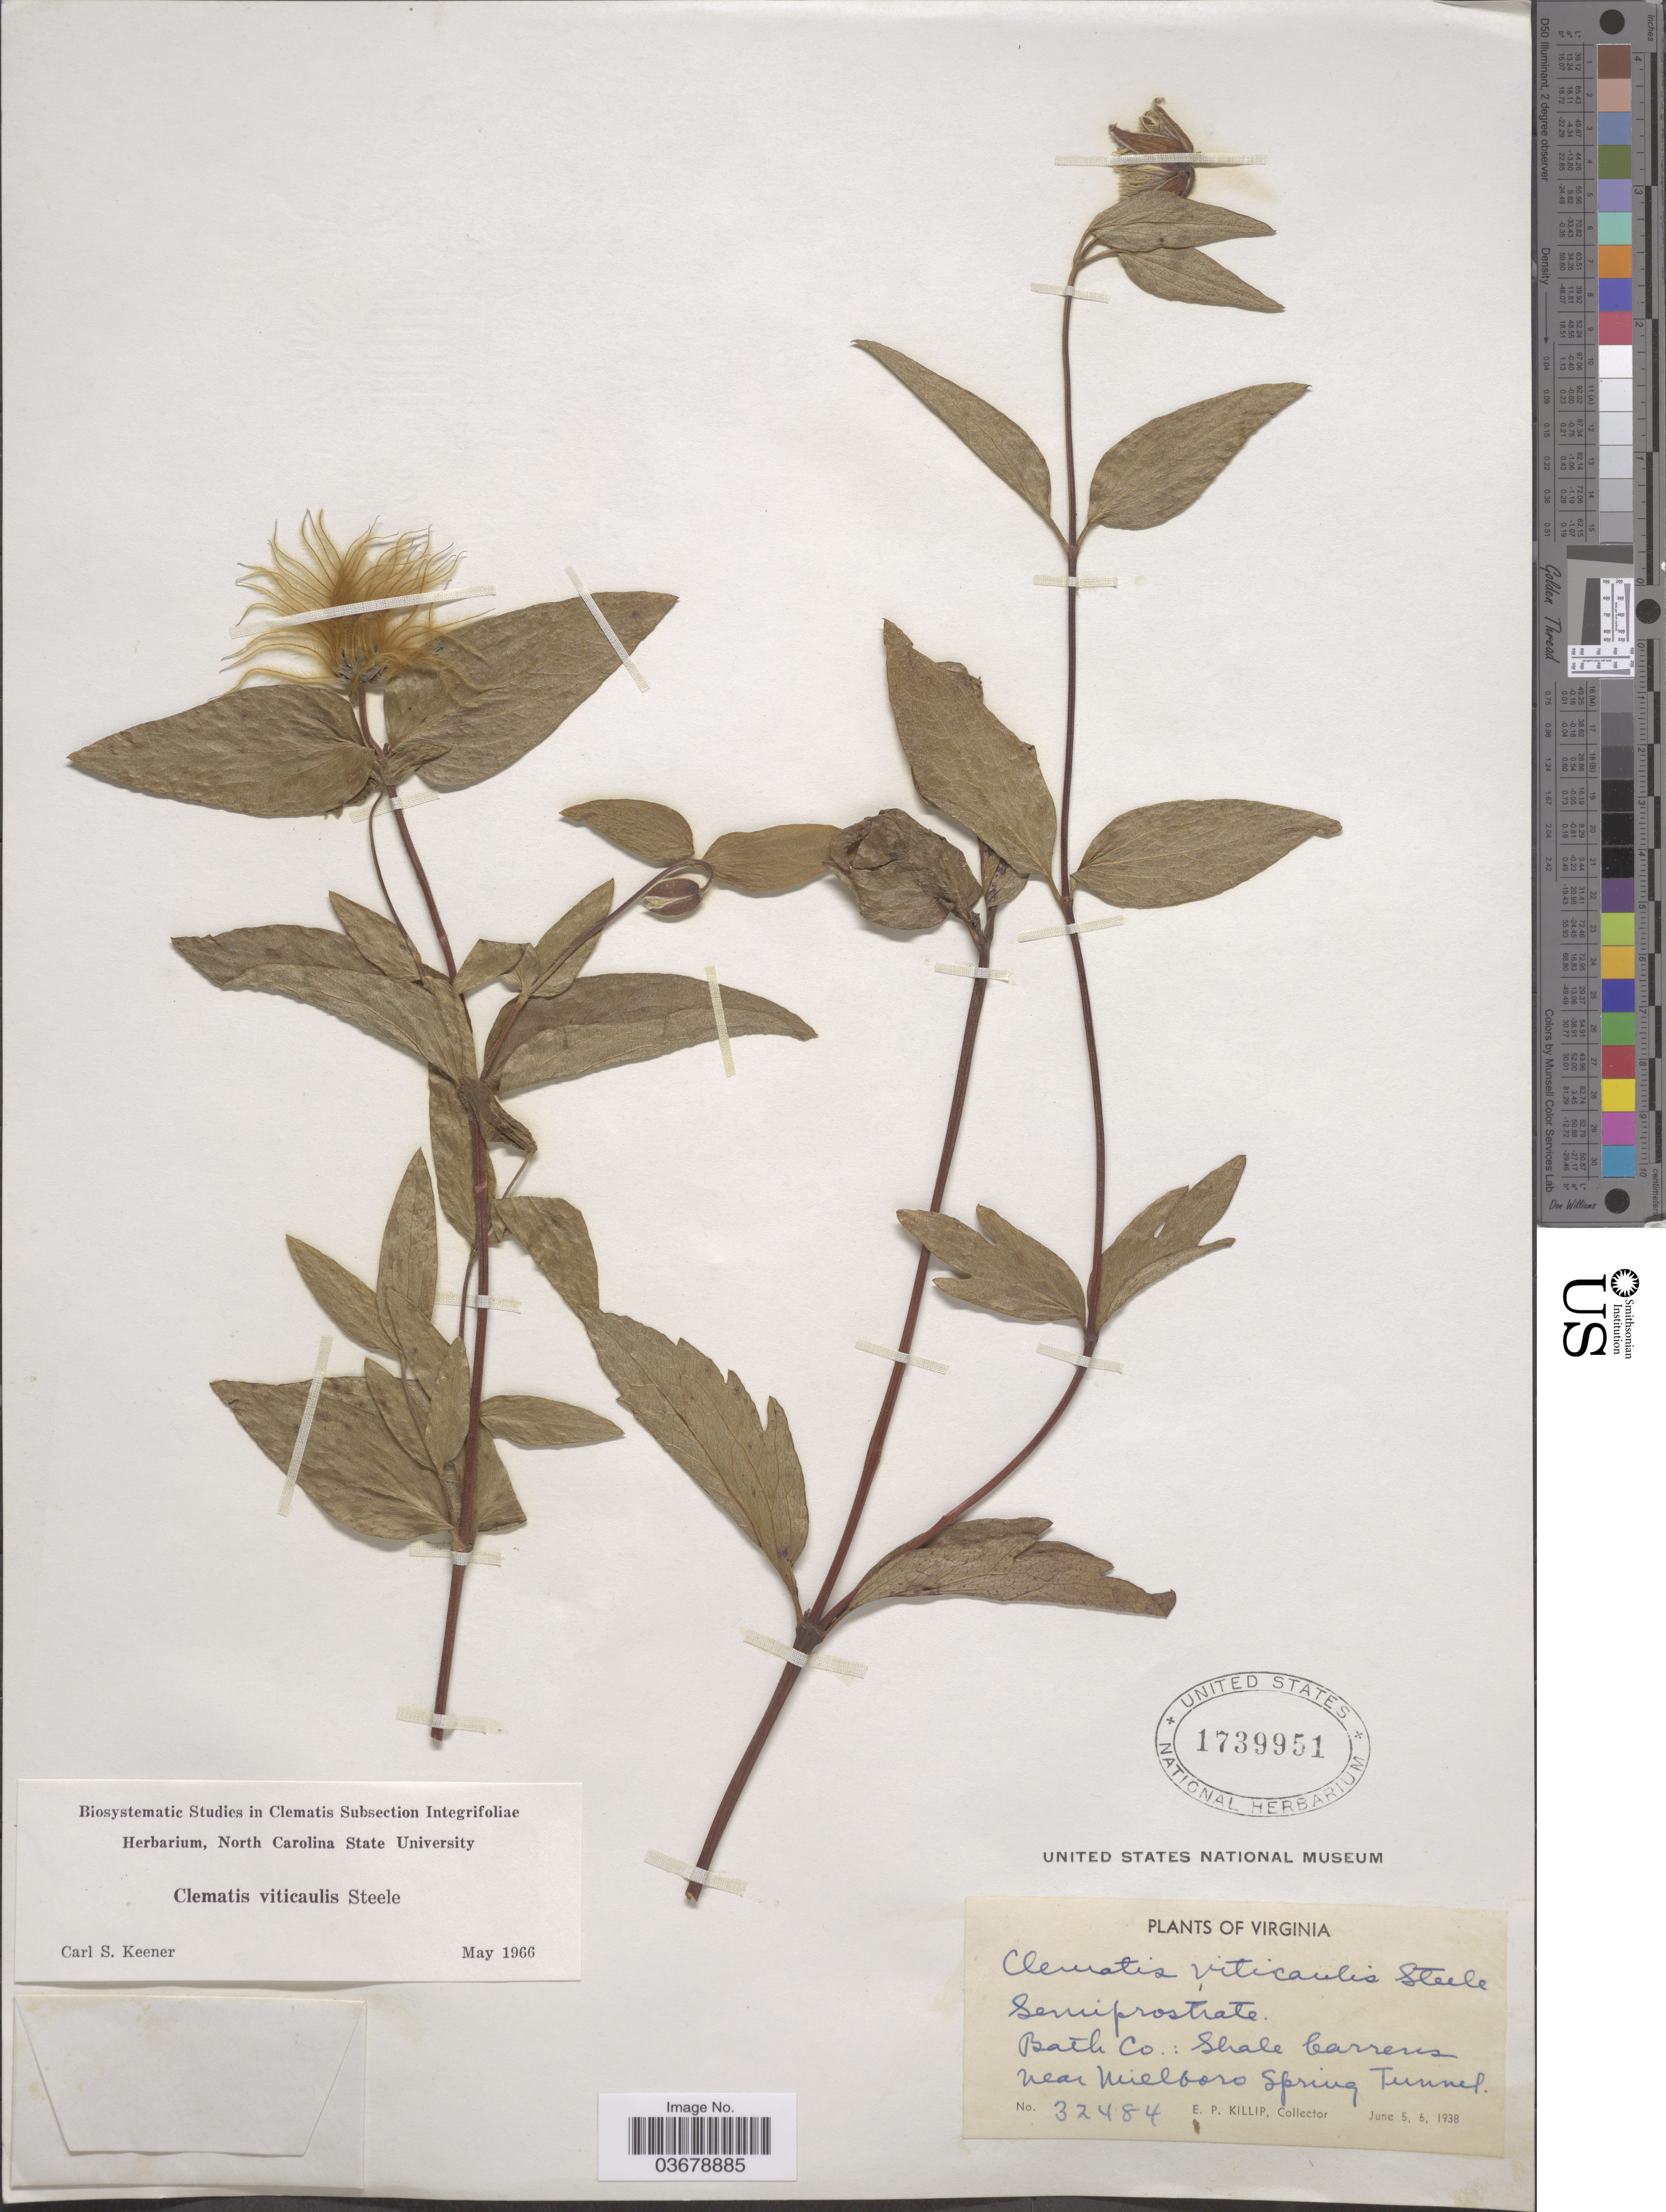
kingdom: Plantae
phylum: Tracheophyta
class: Magnoliopsida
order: Ranunculales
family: Ranunculaceae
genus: Clematis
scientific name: Clematis viorna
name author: L.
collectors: E. P. Killip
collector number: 32484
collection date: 1938-06-05/1938-06-06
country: United States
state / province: Virginia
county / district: Bath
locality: Bath Co.: Shale barrens near Millboro Spring Tunnel.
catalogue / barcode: US 1739951